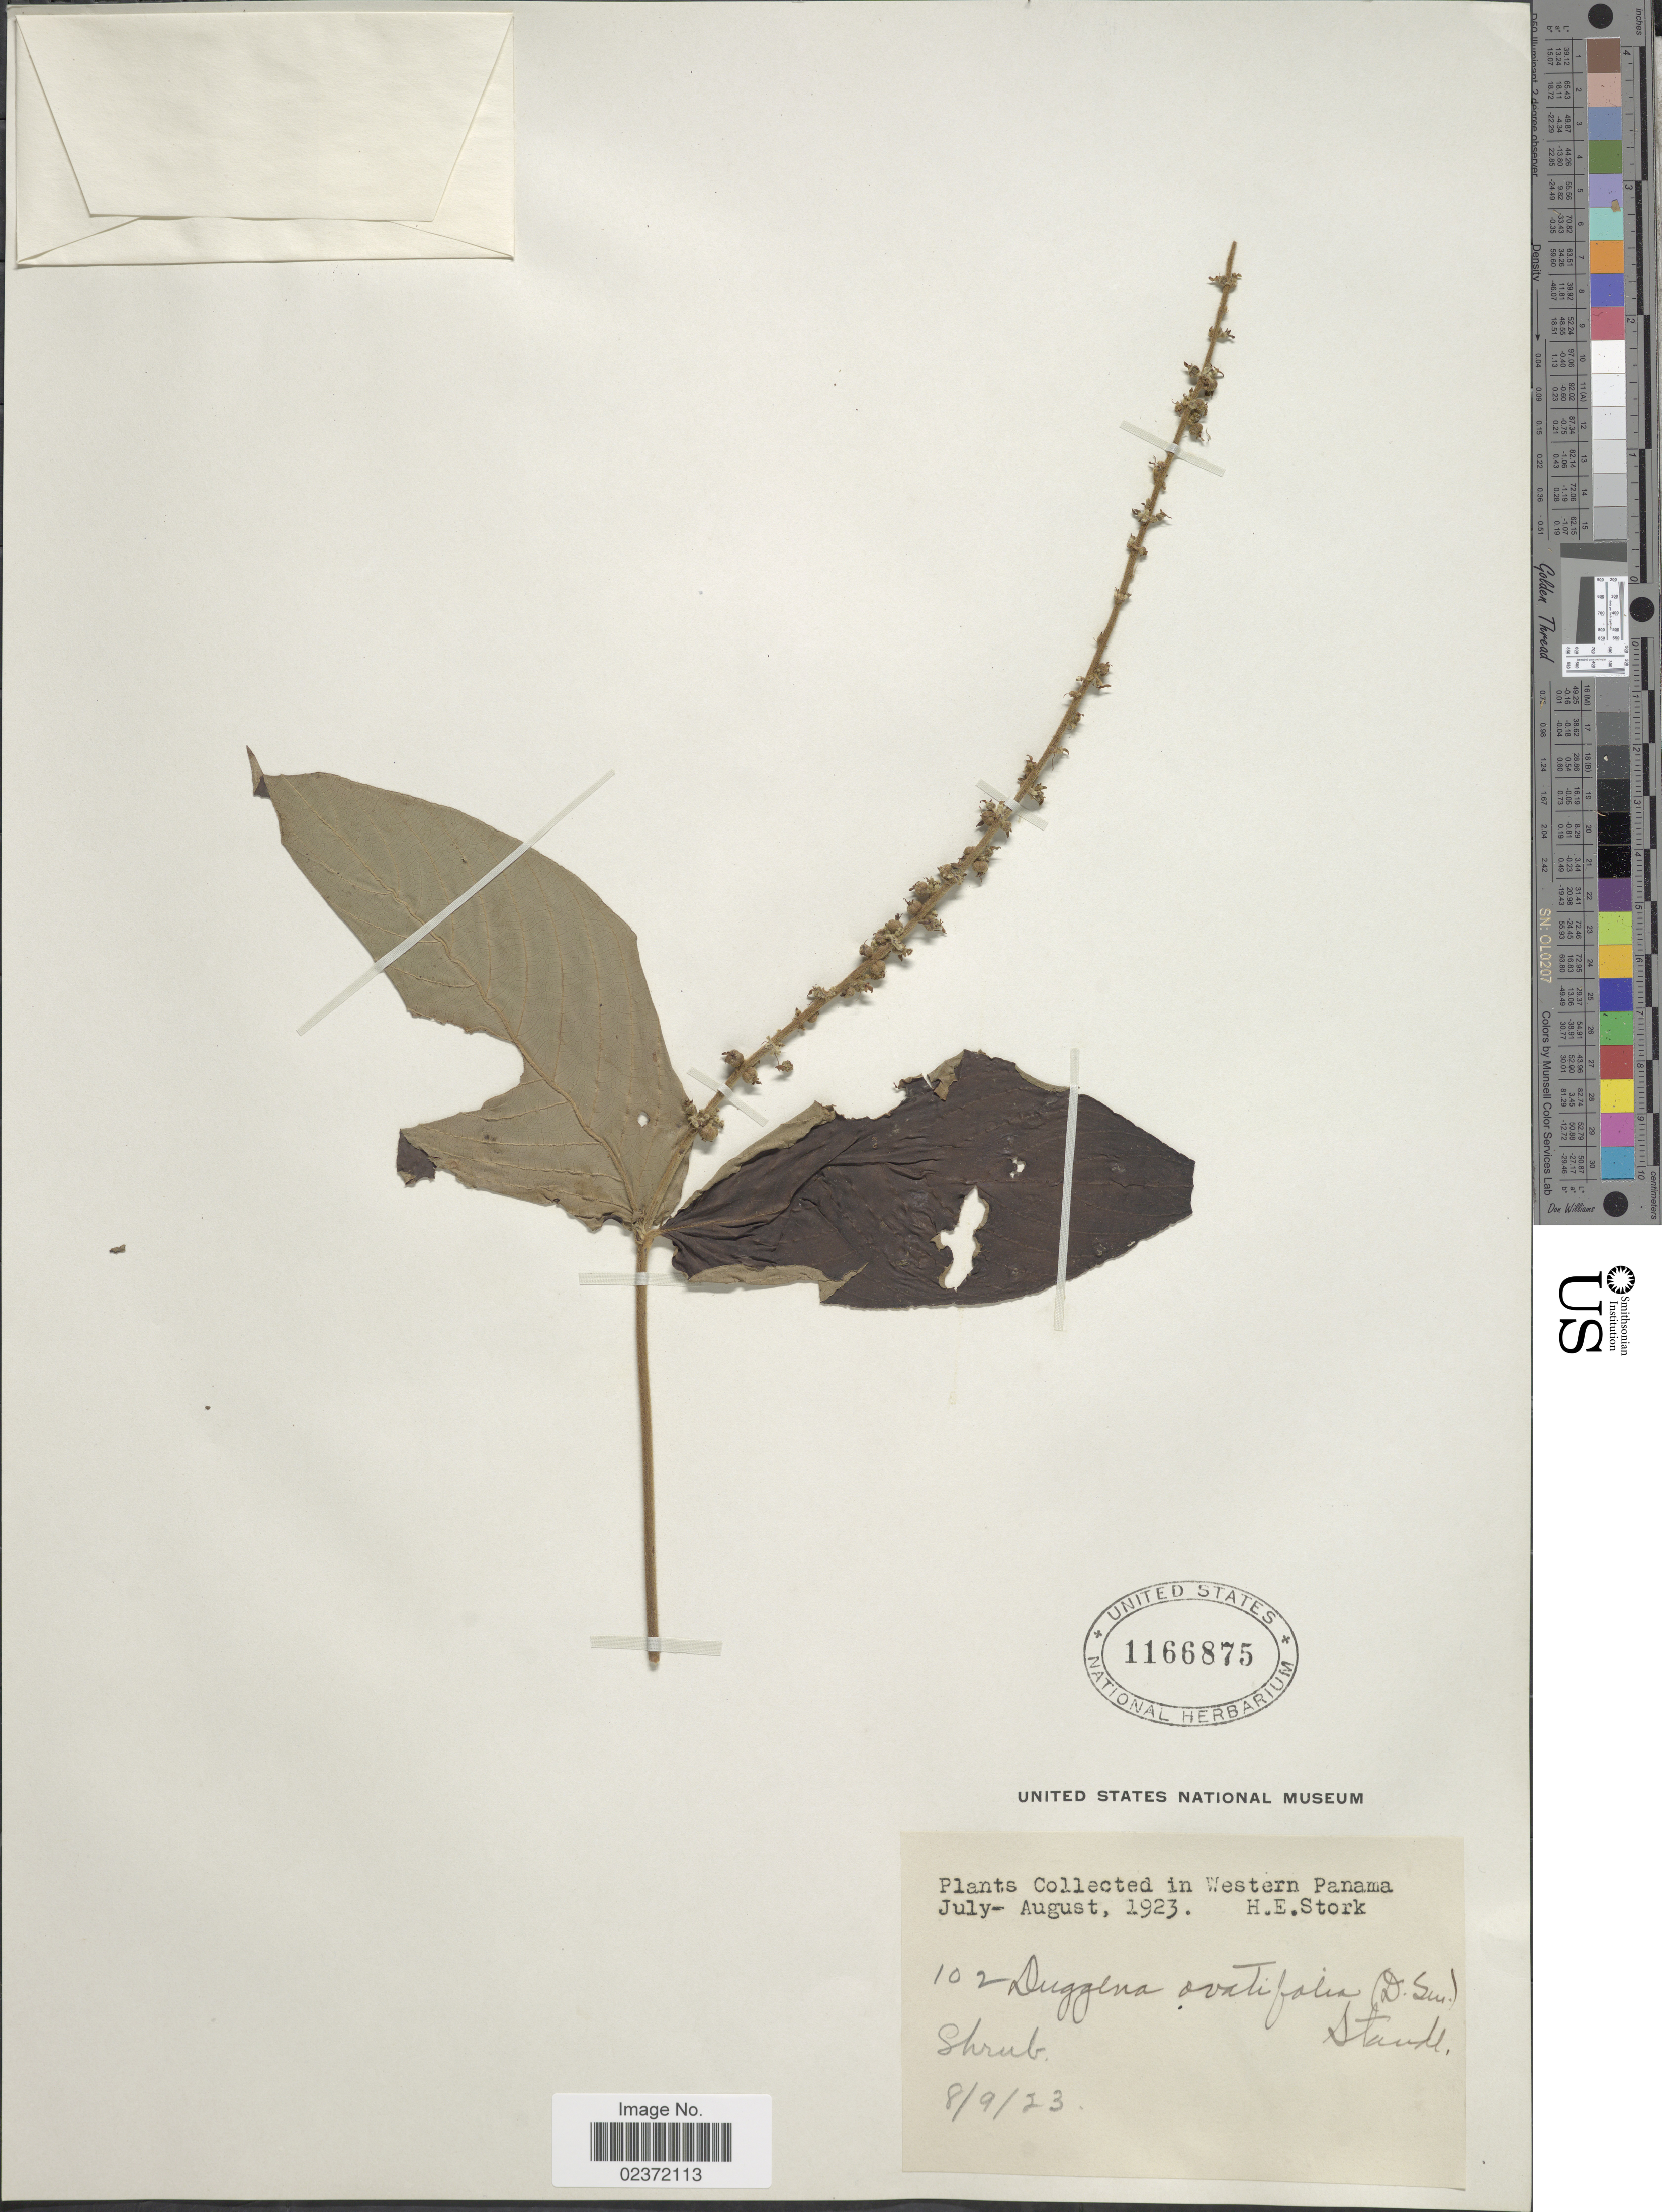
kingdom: Plantae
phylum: Tracheophyta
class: Magnoliopsida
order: Gentianales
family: Rubiaceae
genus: Gonzalagunia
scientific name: Gonzalagunia ovatifolia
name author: (Donn. Sm.) B.L. Rob.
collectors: H. E. Stork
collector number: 102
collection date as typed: Transcribed d/m/y: 8/9/23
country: Panama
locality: Western Panama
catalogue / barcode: US 1166875